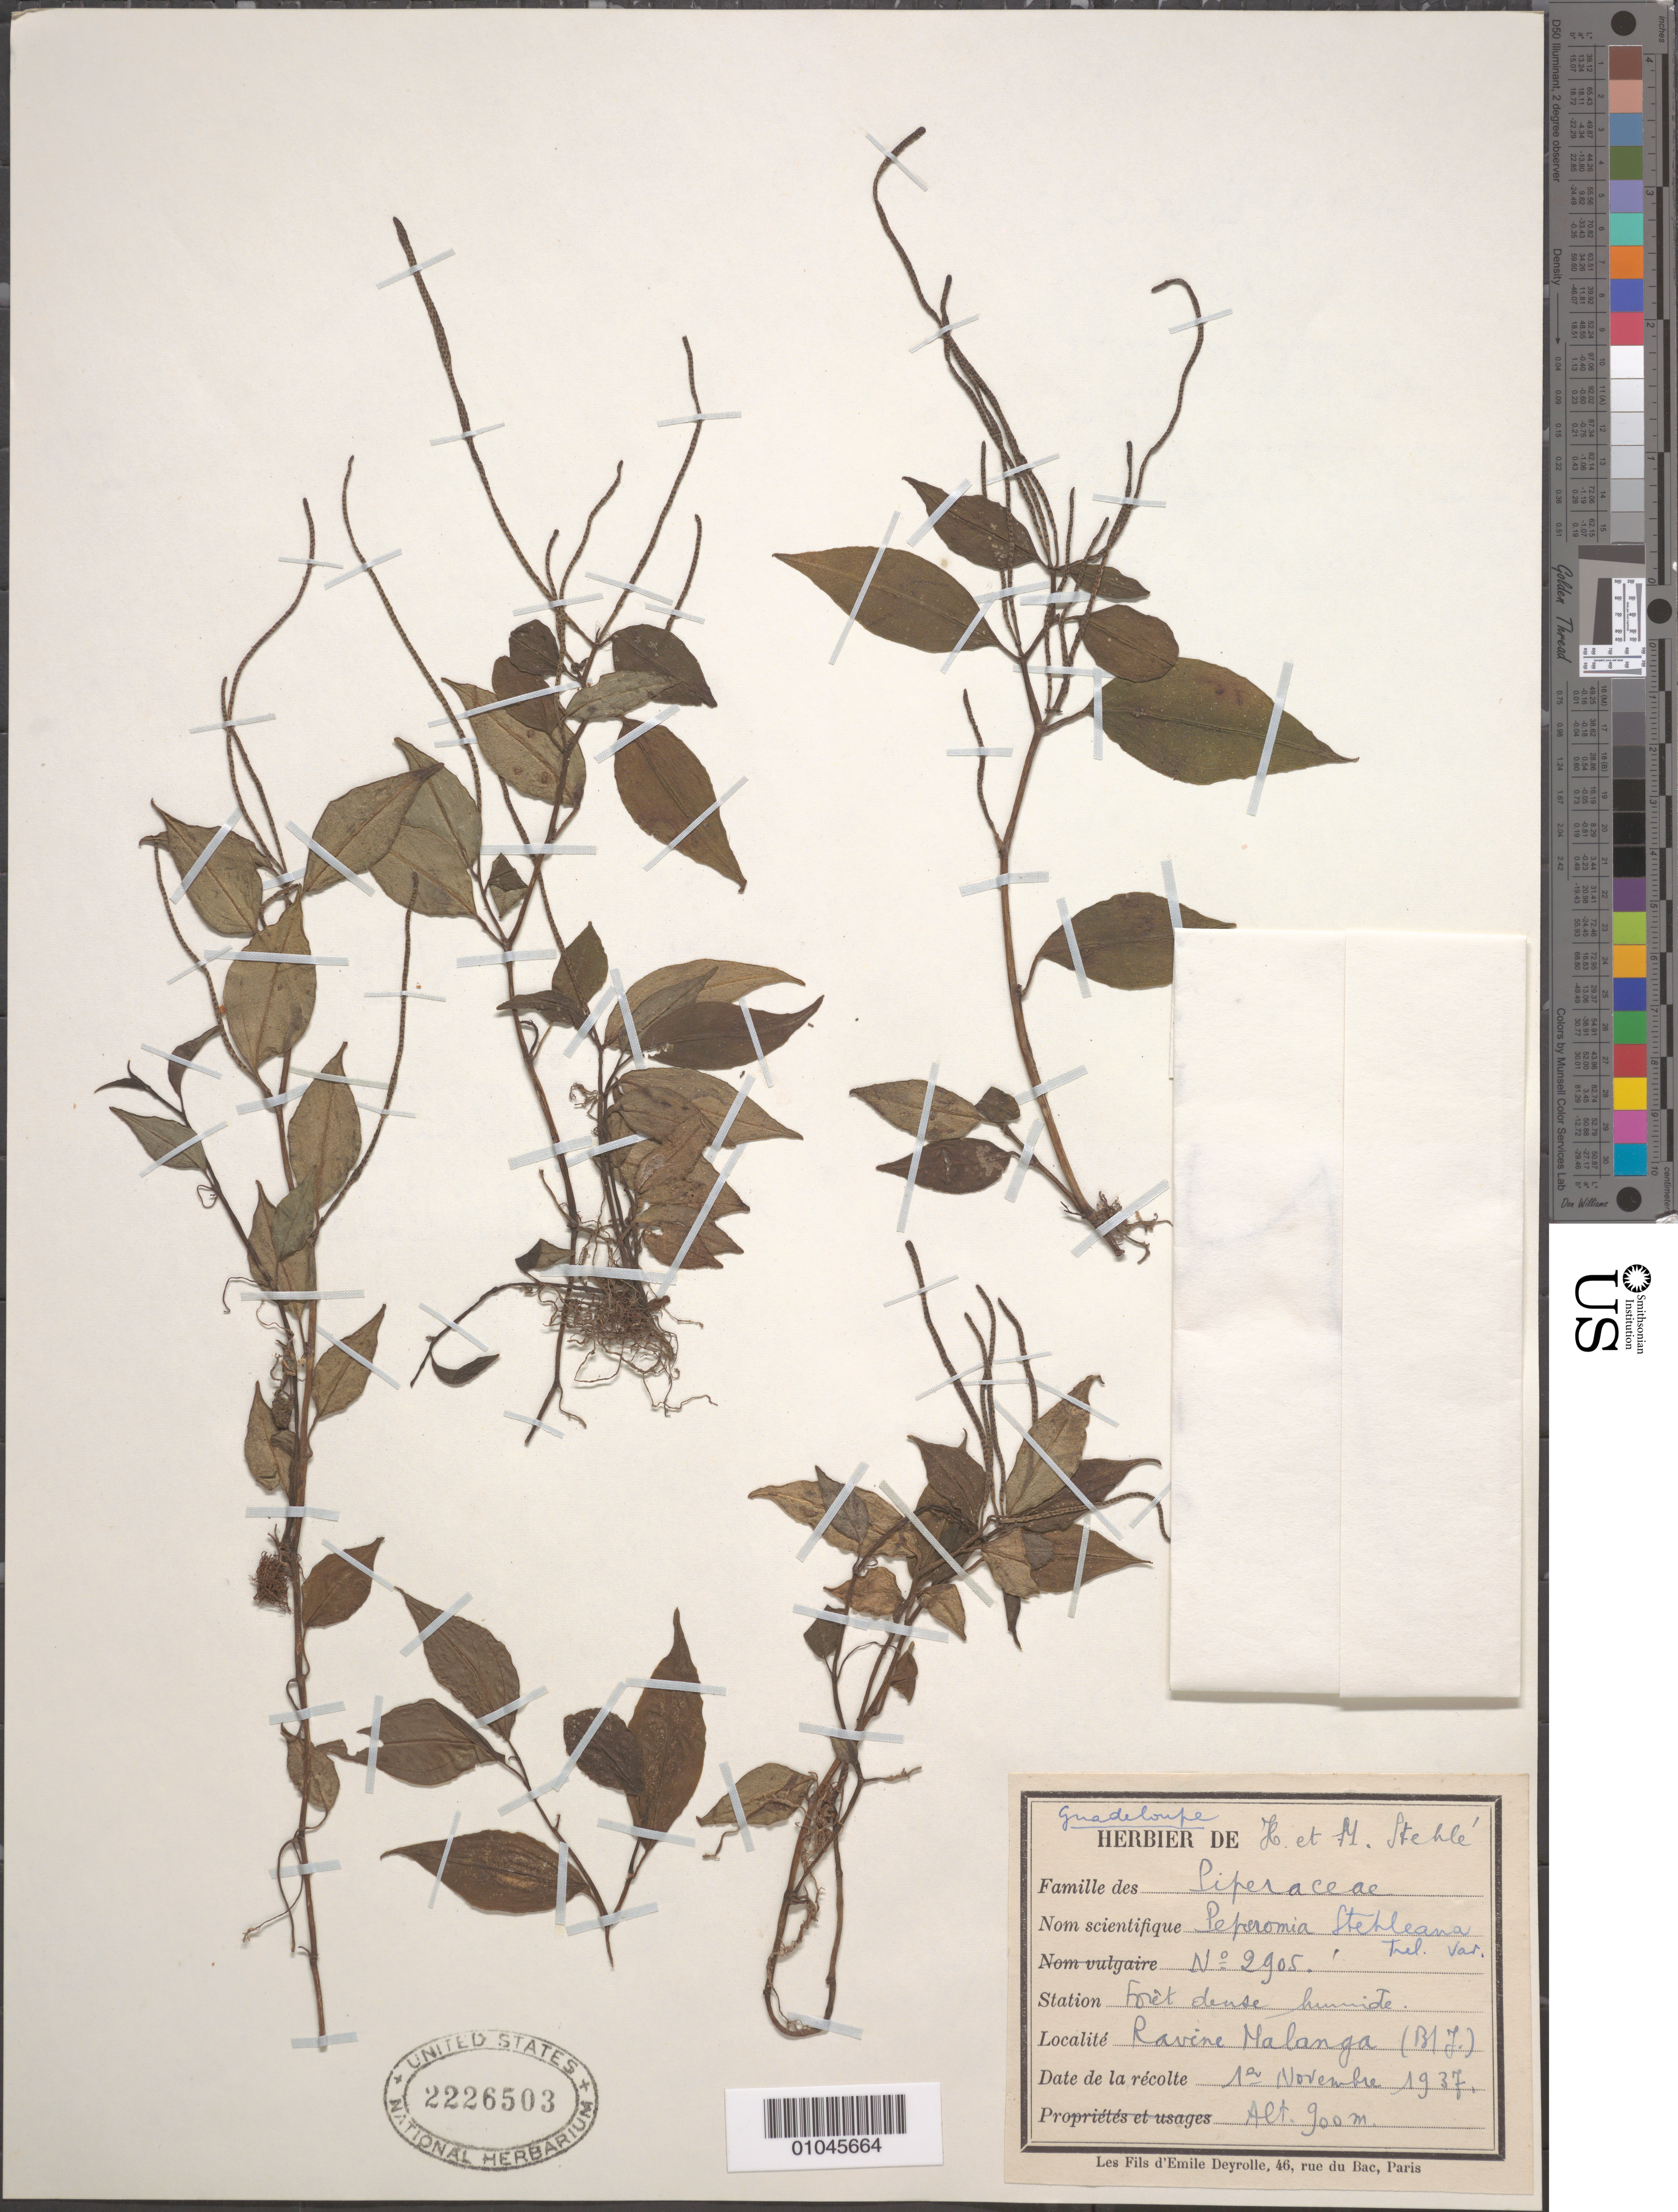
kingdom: Plantae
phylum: Tracheophyta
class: Magnoliopsida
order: Piperales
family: Piperaceae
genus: Peperomia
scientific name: Peperomia stehleana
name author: Trel.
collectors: H. Stehlé & M. Stehlé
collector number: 2905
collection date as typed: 01 Nov 1937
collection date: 1937-11-01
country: Guadeloupe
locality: dense humid forest. Ravine malanga.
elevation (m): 900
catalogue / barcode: US 2226503